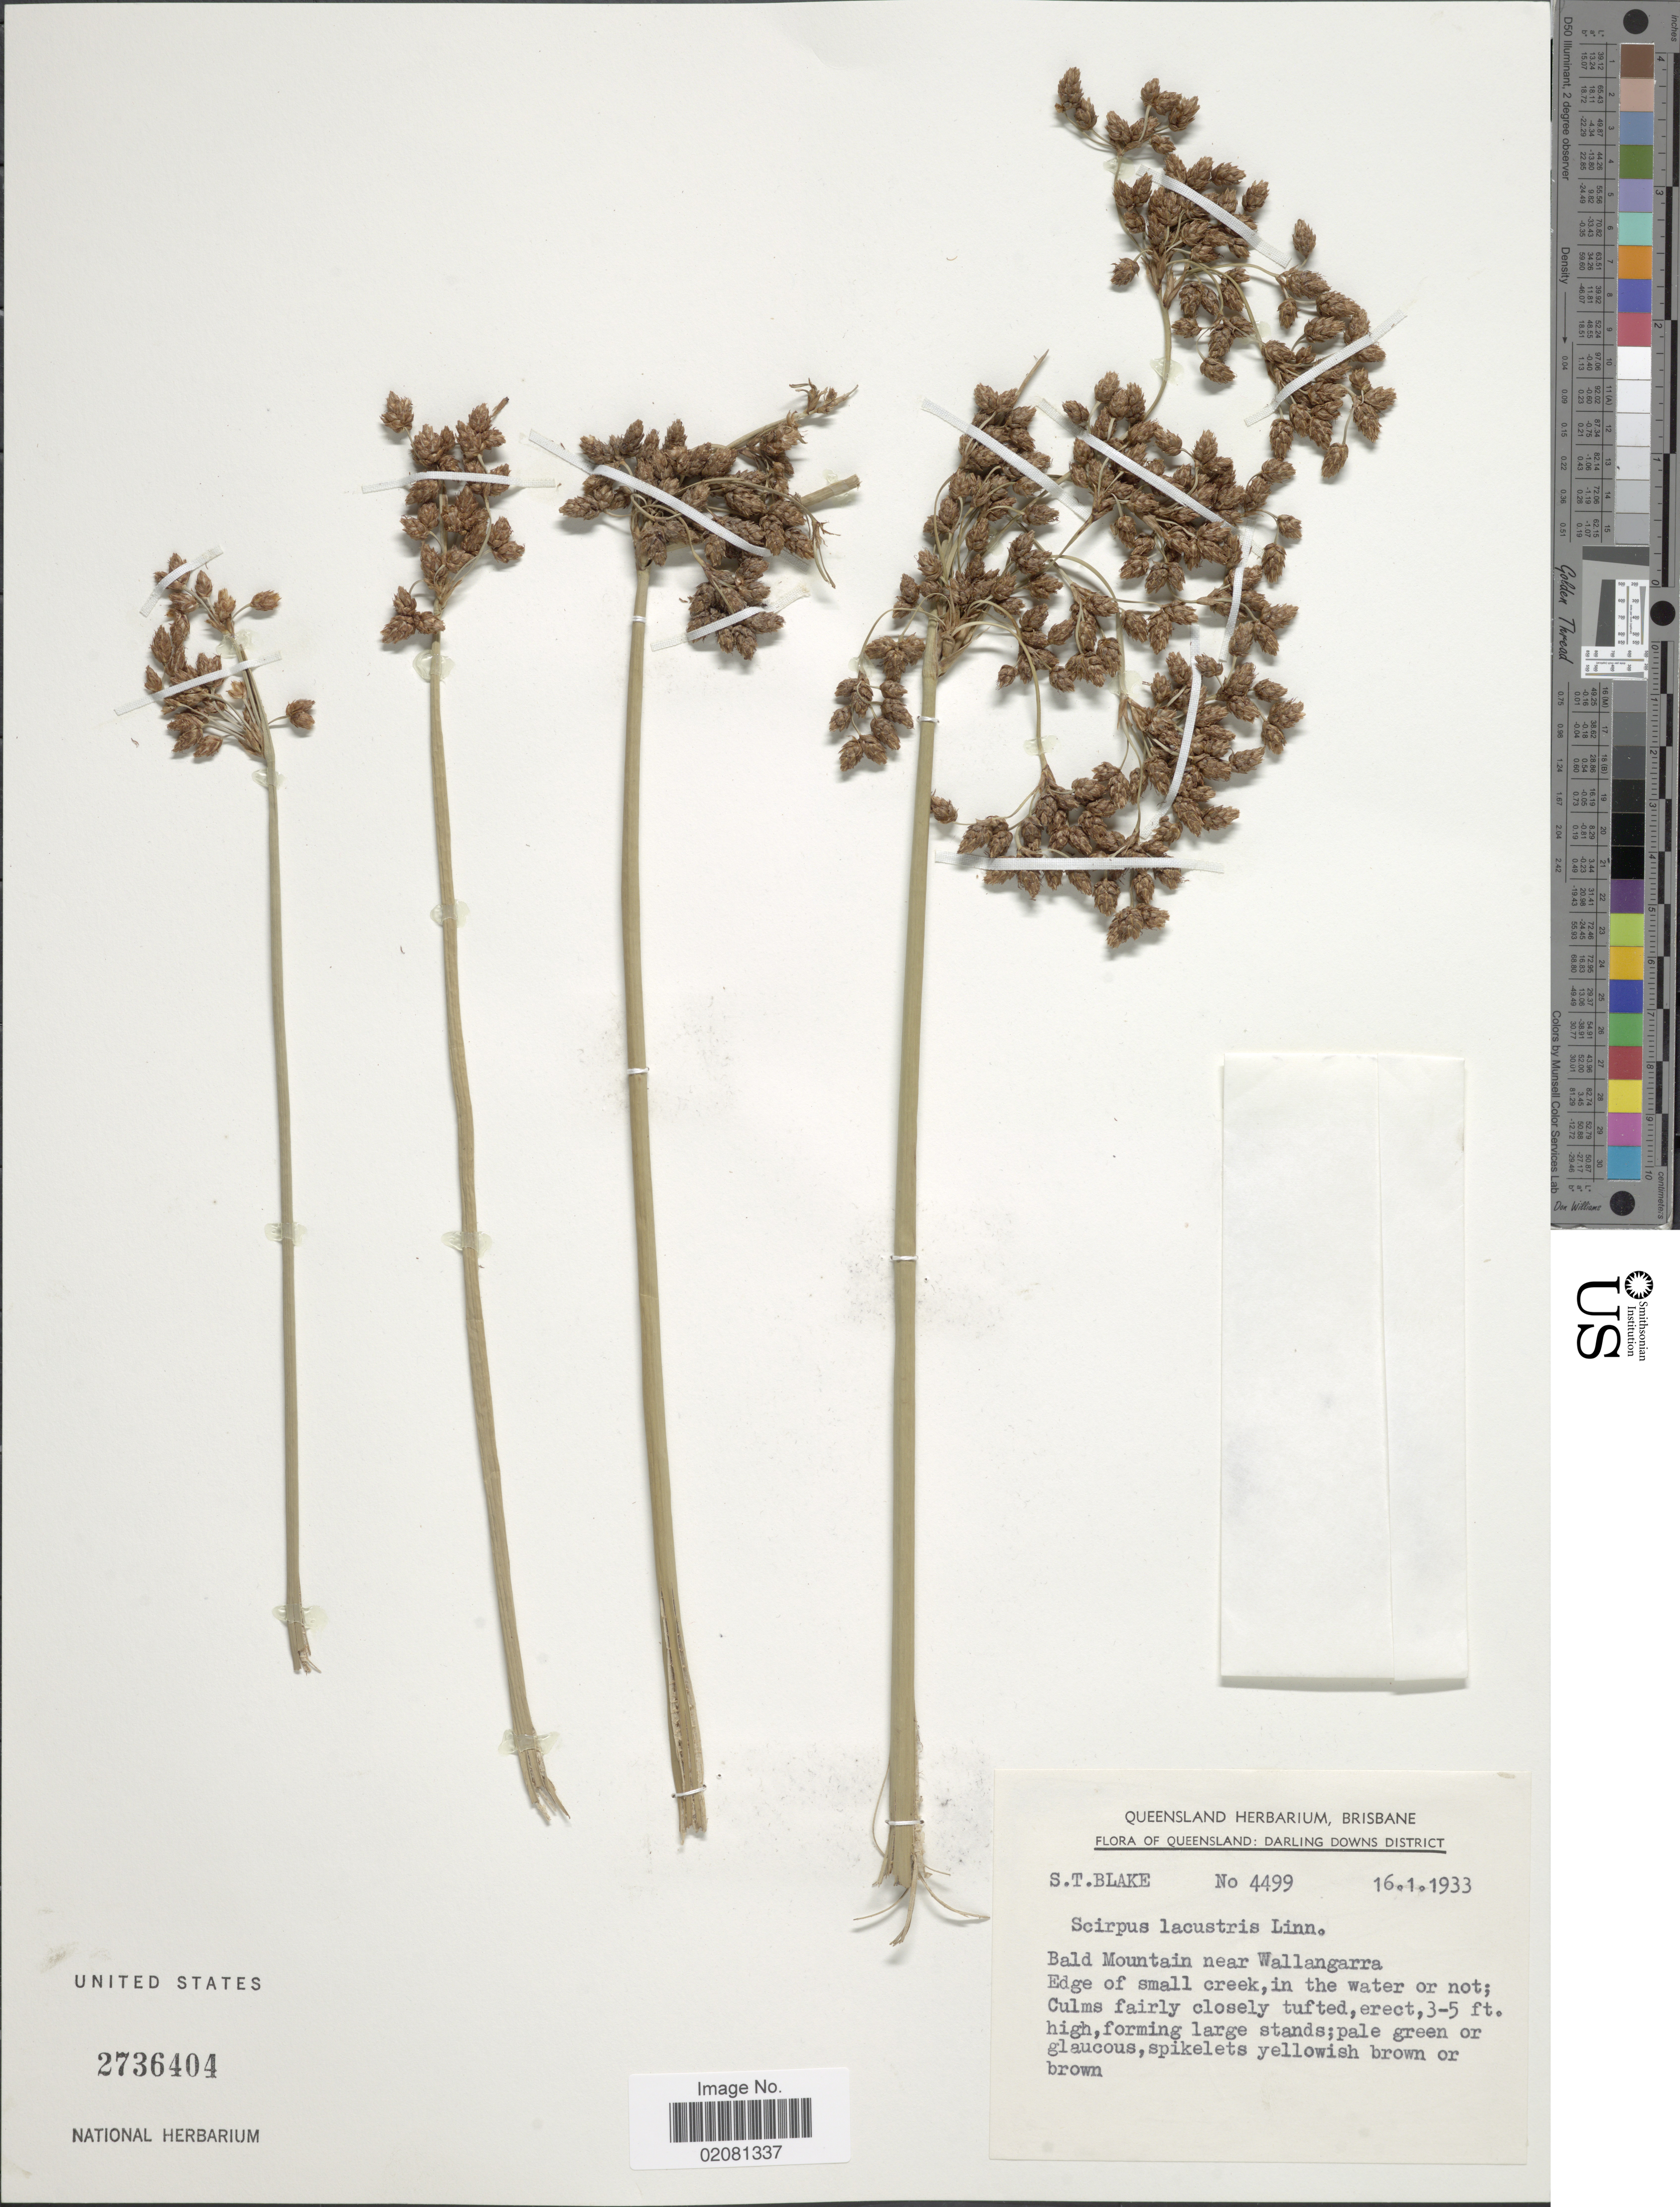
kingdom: Plantae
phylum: Tracheophyta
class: Liliopsida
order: Poales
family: Cyperaceae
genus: Schoenoplectus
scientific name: Schoenoplectus lacustris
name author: (L.) Palla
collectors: S. T. Blake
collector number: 4499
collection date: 1933-01-16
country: Australia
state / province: Queensland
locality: Moreton District, Bald Mountain near Wallangarra, edge of small creek, in the water or not.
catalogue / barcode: US 2736404